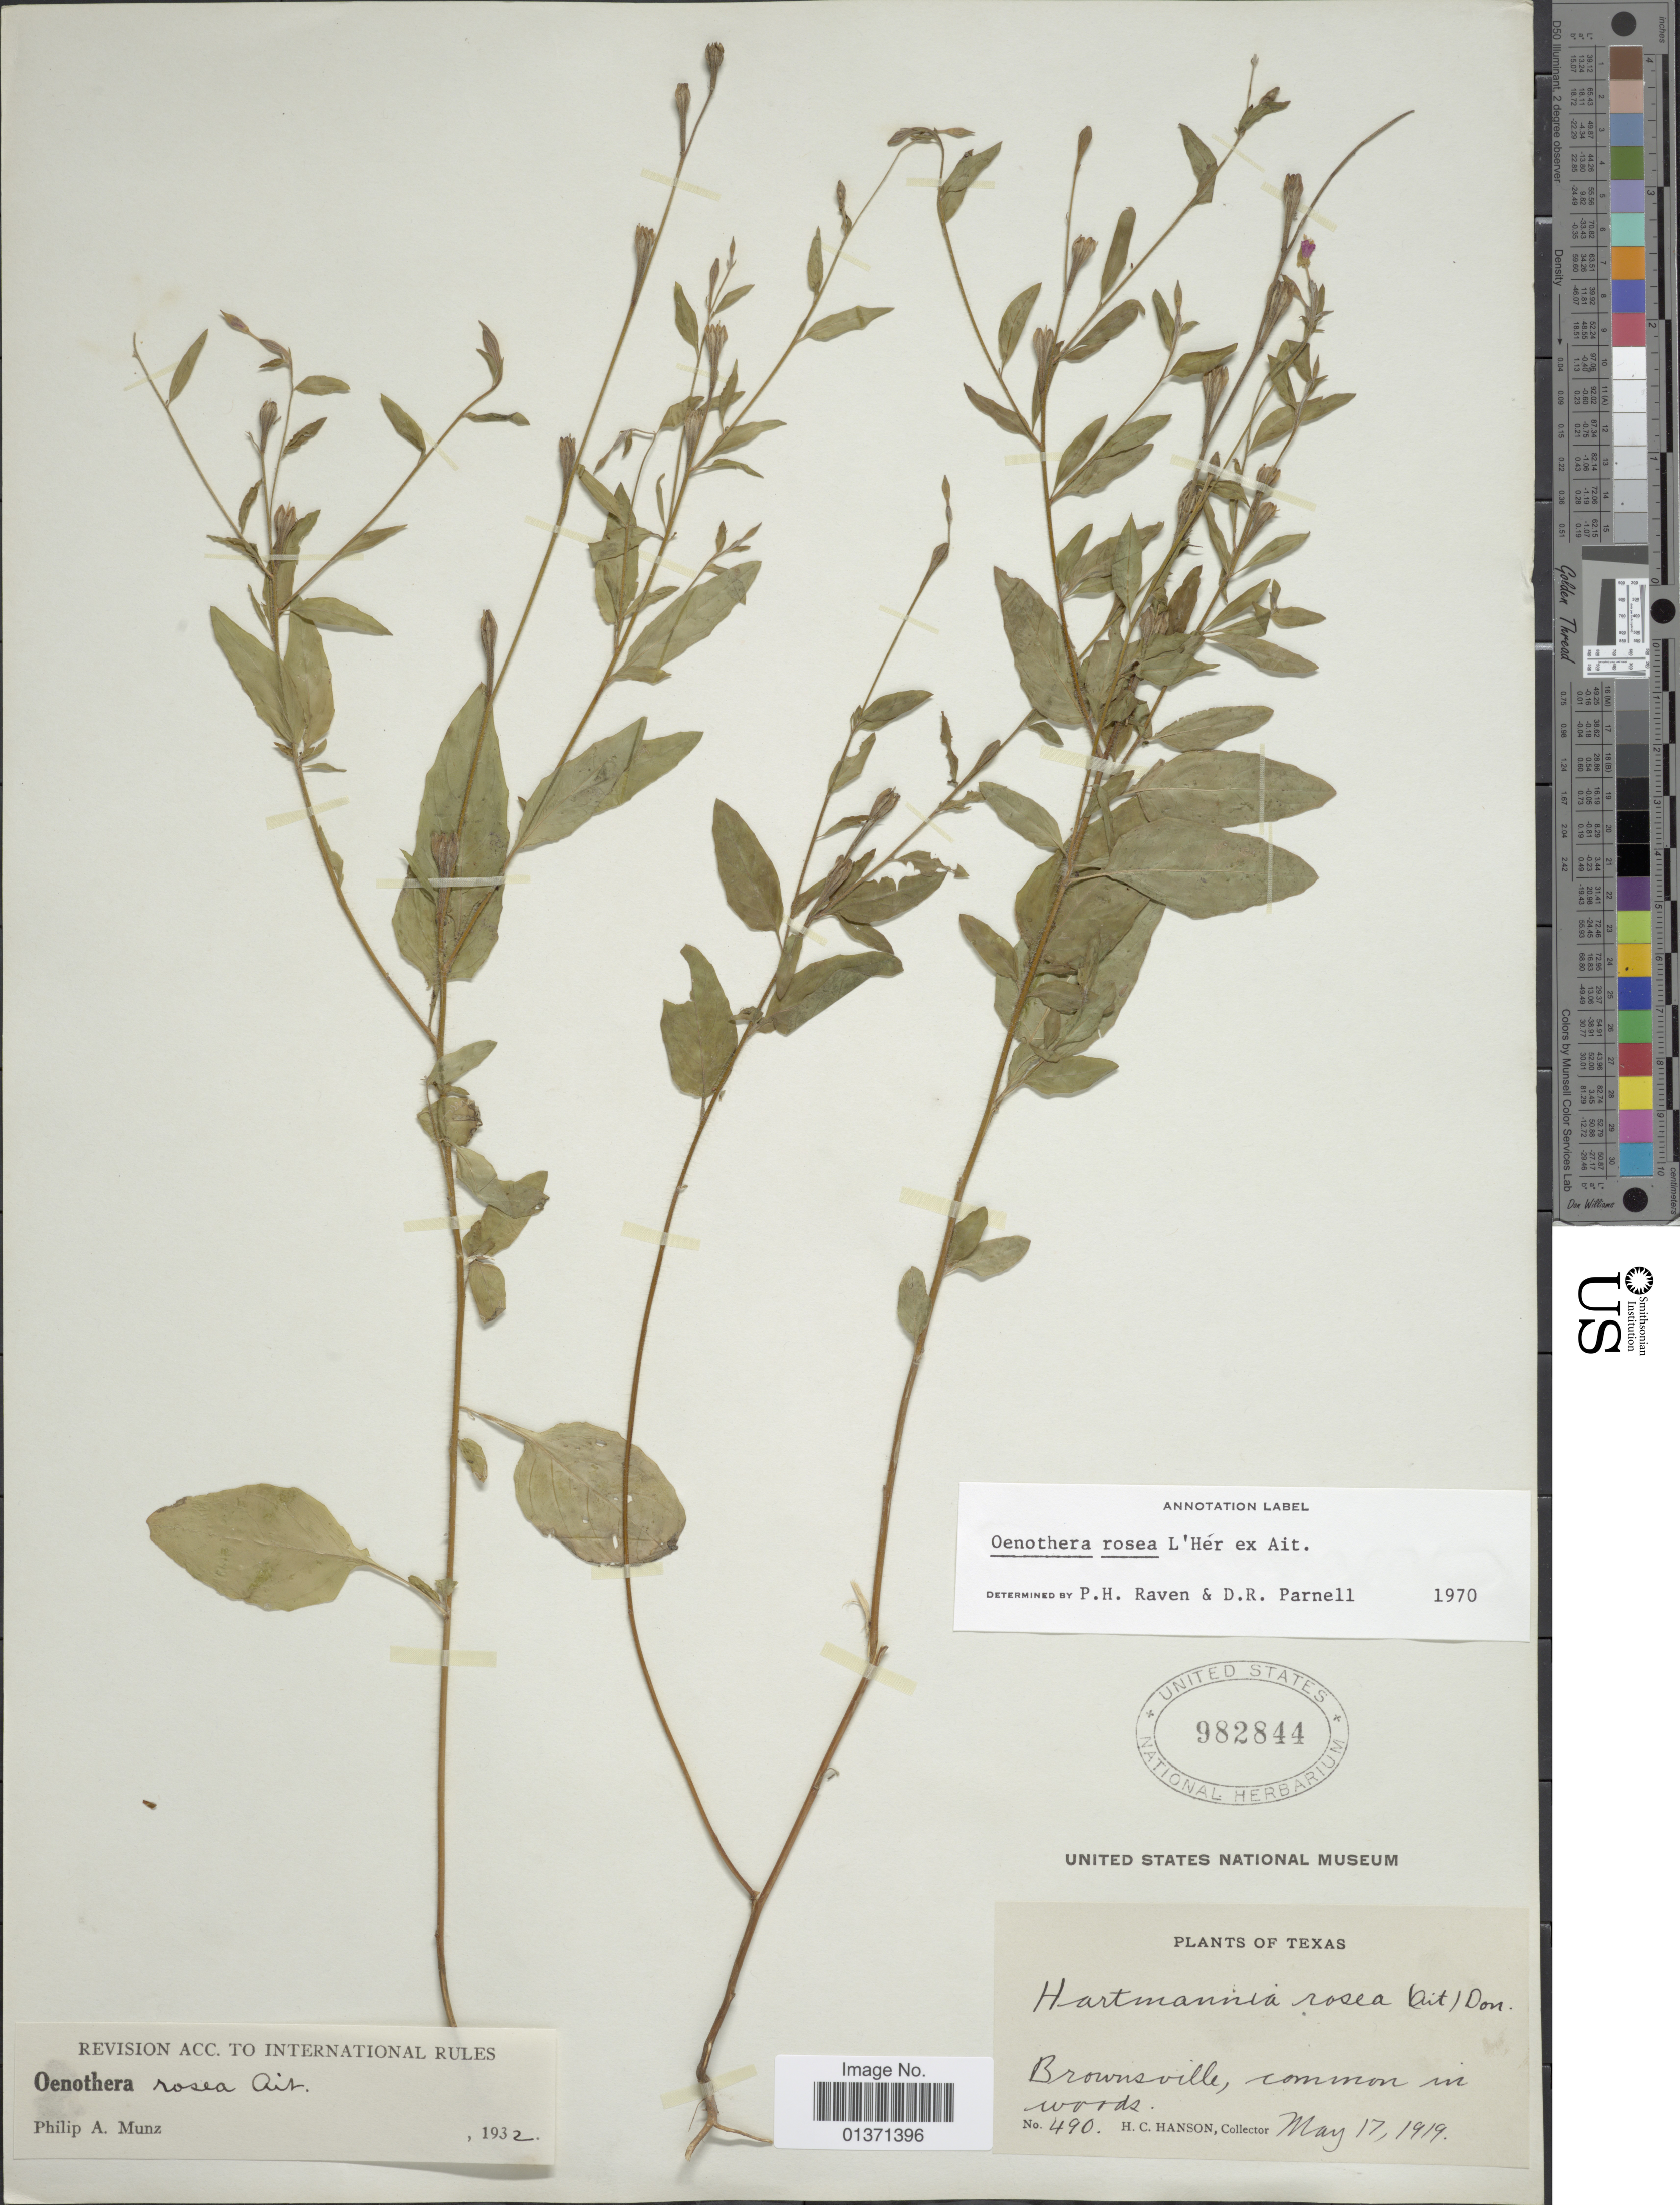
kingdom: Plantae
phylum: Tracheophyta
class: Magnoliopsida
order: Myrtales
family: Onagraceae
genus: Oenothera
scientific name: Oenothera rosea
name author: L'Hér. ex Aiton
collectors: H. Hanson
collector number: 490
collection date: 1919-05-17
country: United States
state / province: Texas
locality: Brownsville, common in woods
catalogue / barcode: US 982844